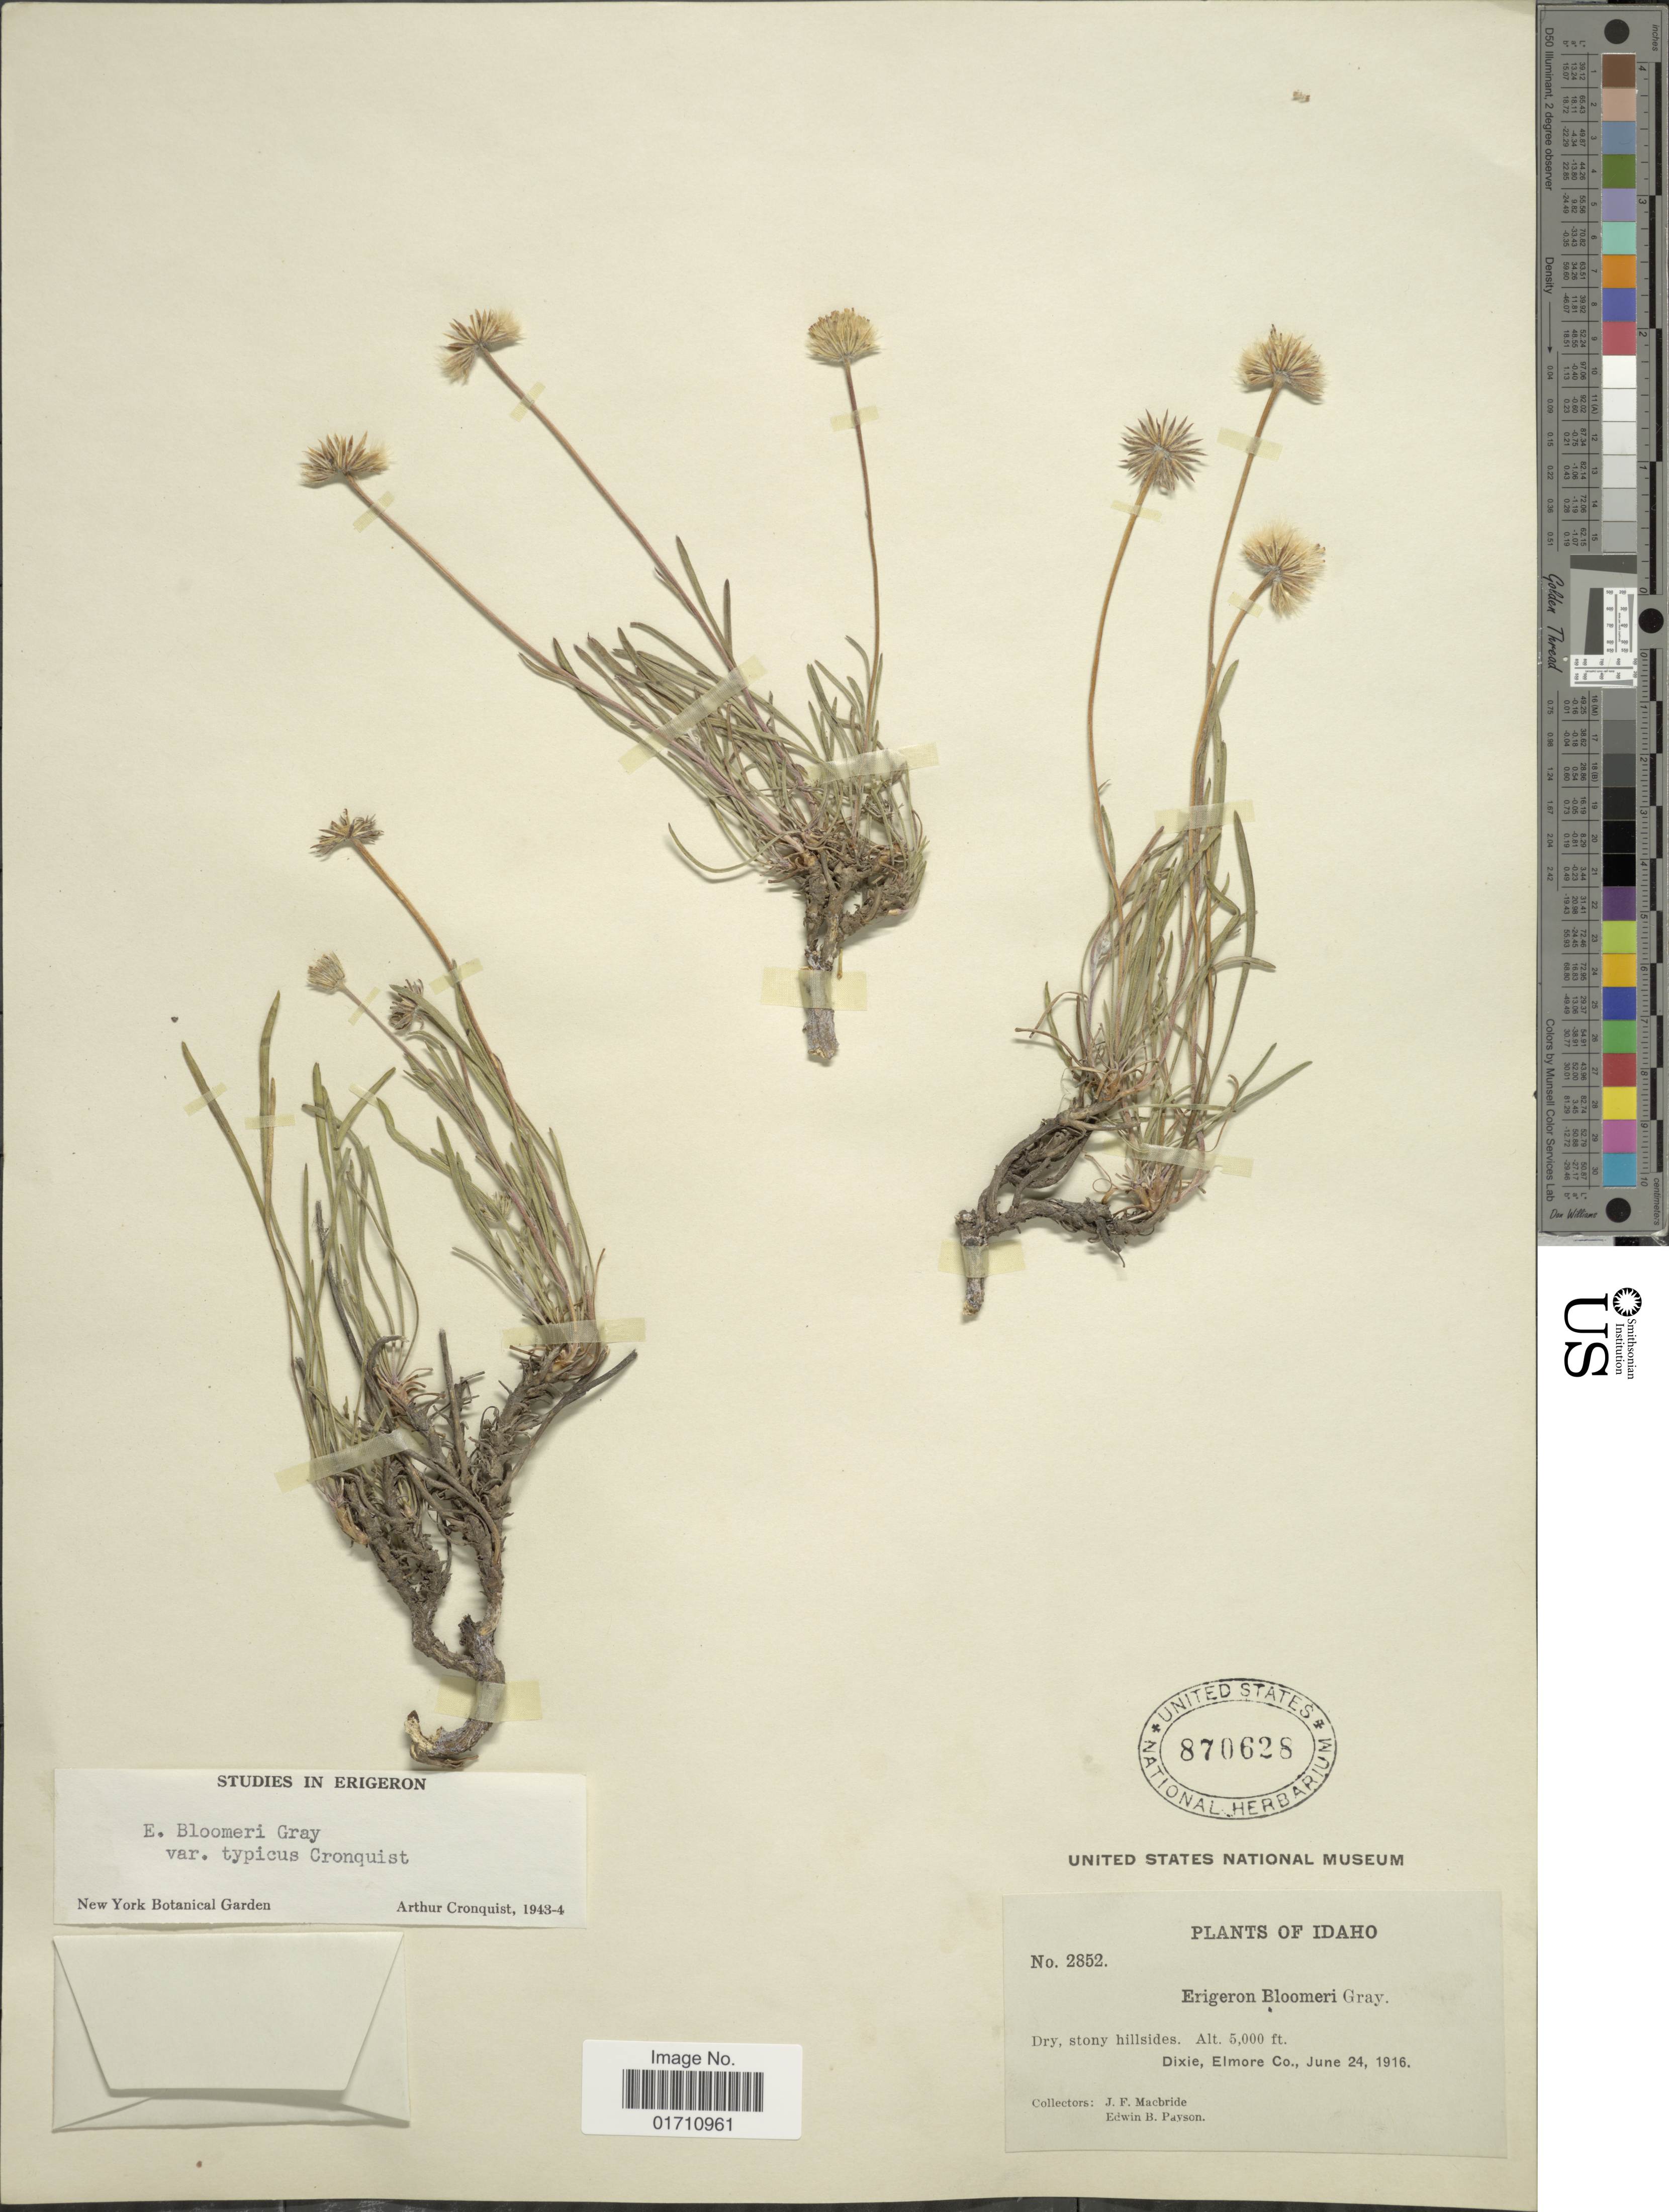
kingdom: Plantae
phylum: Tracheophyta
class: Magnoliopsida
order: Asterales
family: Asteraceae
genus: Erigeron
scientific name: Erigeron bloomeri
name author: A. Gray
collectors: J. F. Macbride & E. B. Payson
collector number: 2852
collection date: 1916-06-24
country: United States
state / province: Idaho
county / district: Elmore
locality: Dry stony hillsides, Dixie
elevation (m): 1524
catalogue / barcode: US 870628